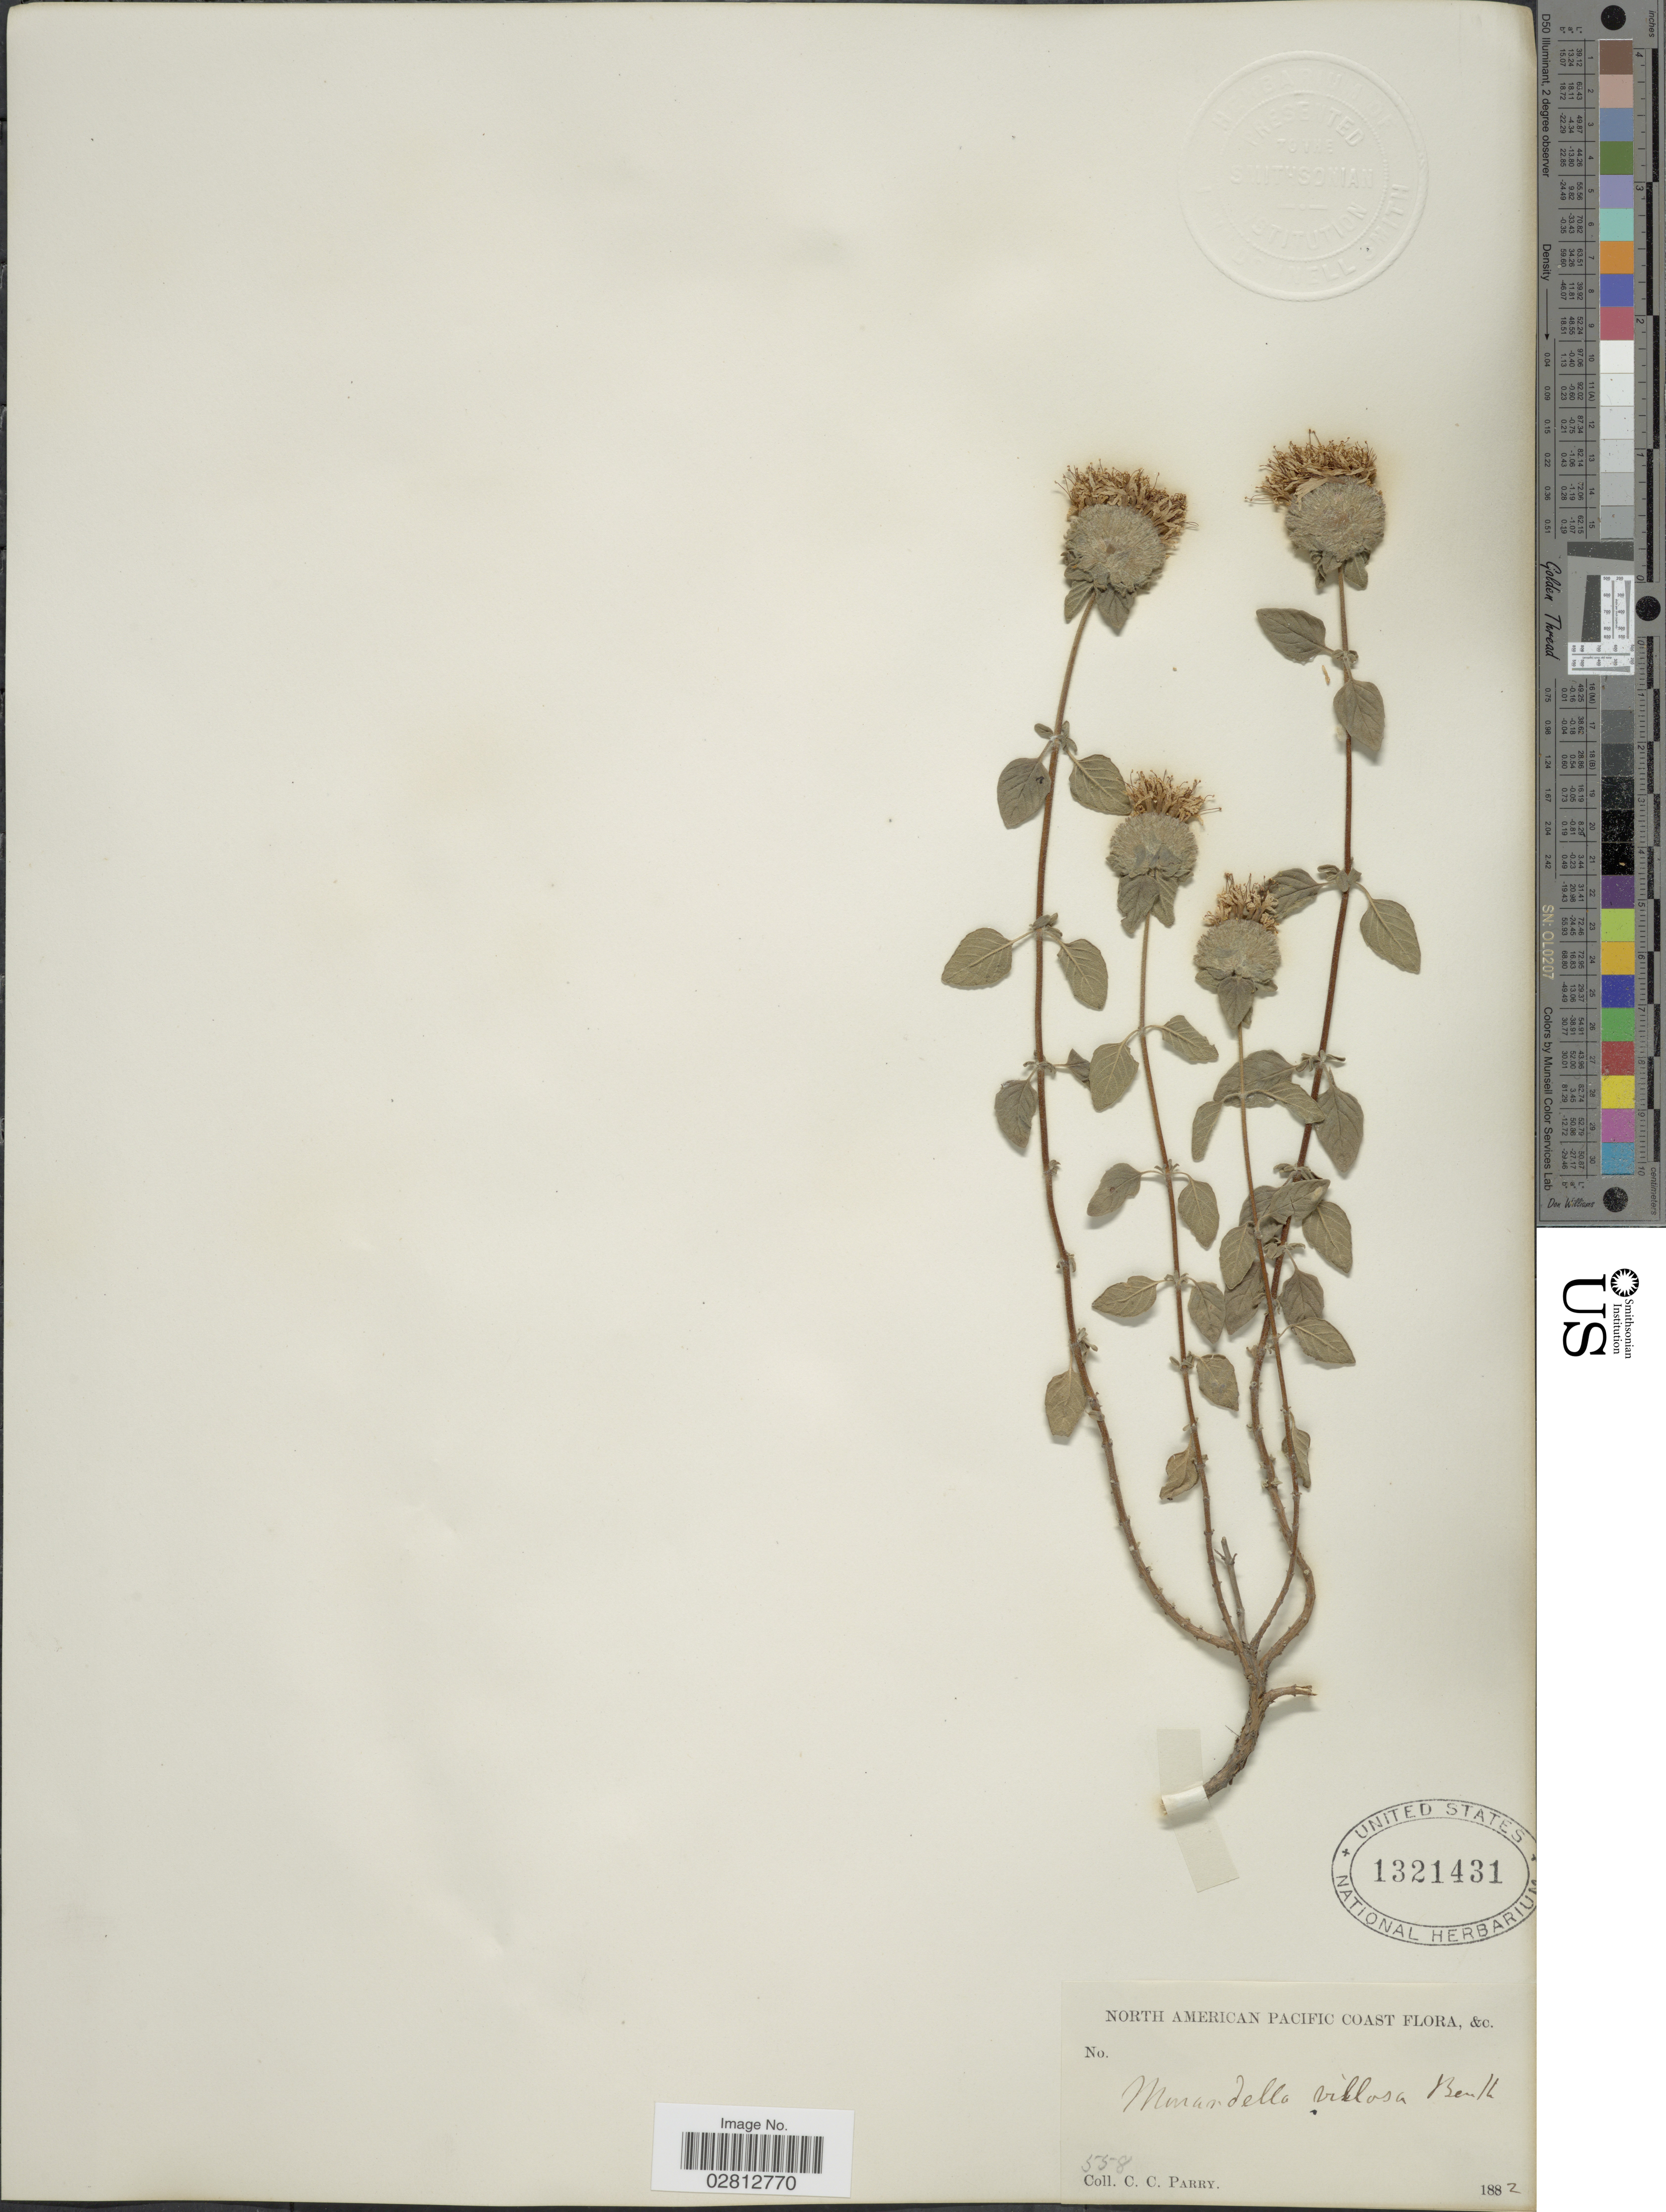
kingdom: Plantae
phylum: Tracheophyta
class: Magnoliopsida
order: Lamiales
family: Lamiaceae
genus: Monardella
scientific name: Monardella villosa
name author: Benth.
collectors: C. C. Parry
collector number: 558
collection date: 1882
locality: North American Pacific Coast.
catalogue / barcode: US 1321431